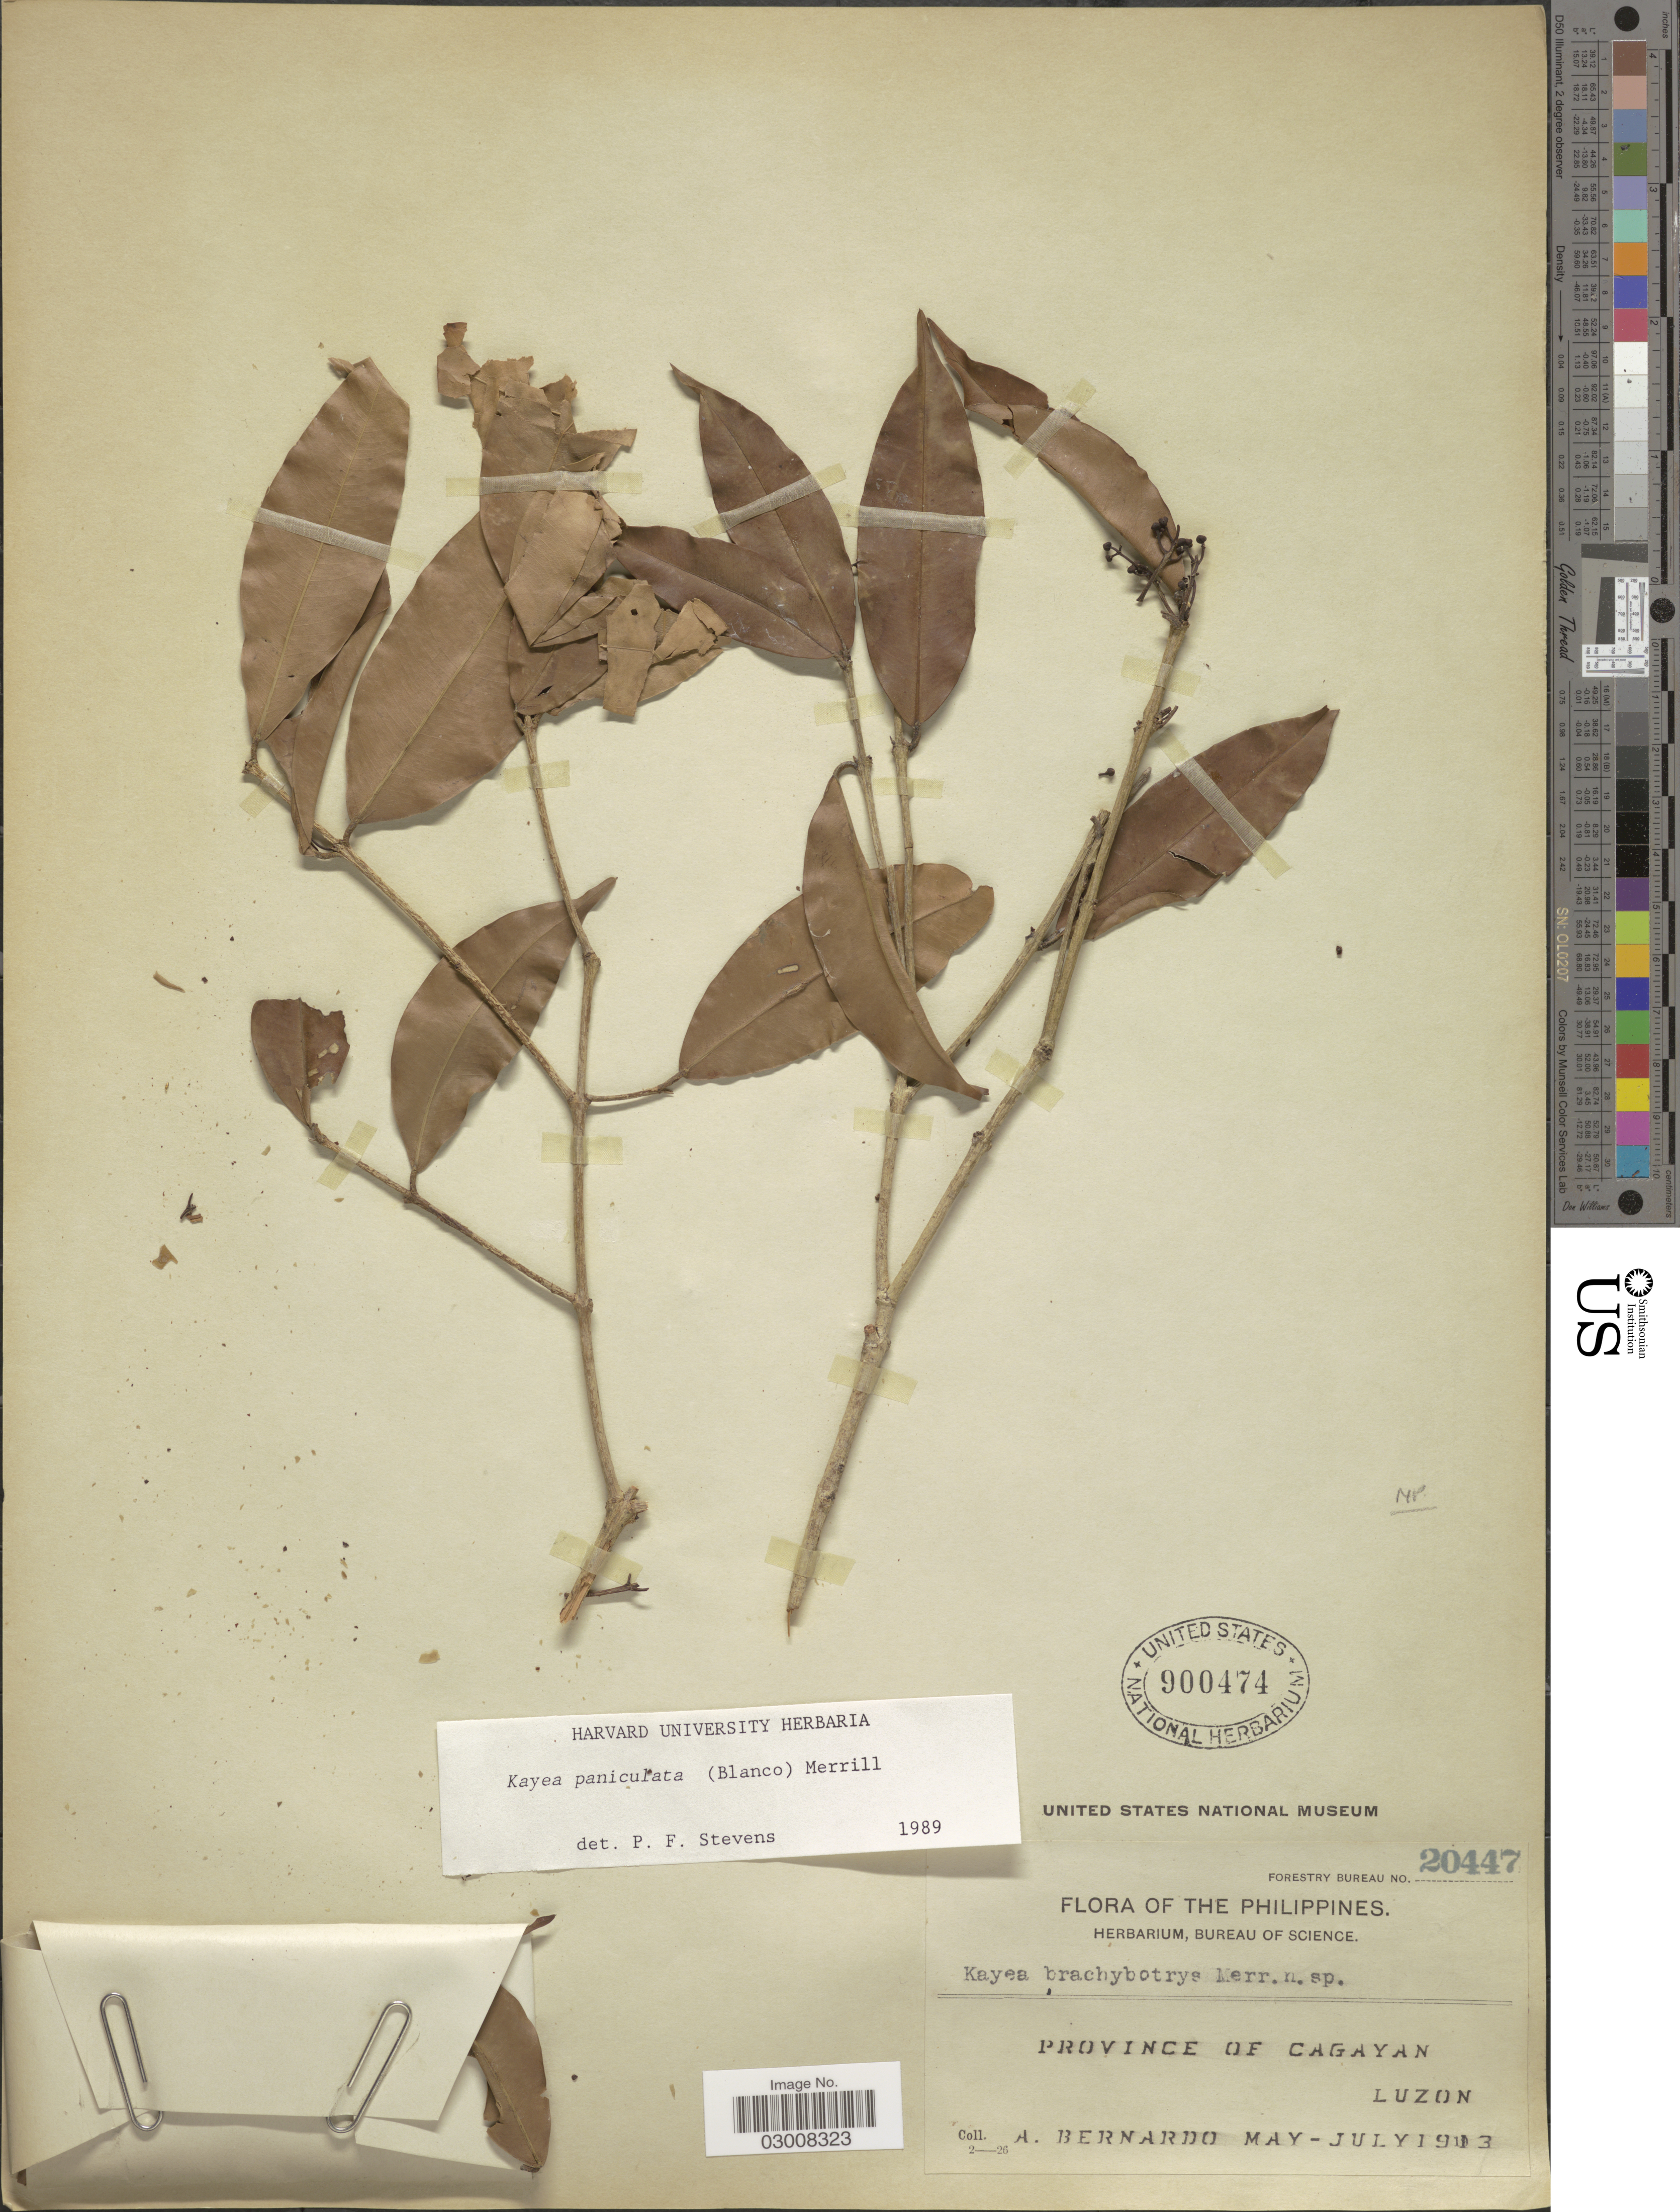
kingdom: Plantae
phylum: Tracheophyta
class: Magnoliopsida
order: Malpighiales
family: Calophyllaceae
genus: Kayea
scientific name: Kayea paniculata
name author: (Blanco) Merr.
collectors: A. Bernardo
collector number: Forestry Bureau 20447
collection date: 1913-05/1913-07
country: Philippines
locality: Province of Cagayan, Luzon.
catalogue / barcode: US 900474